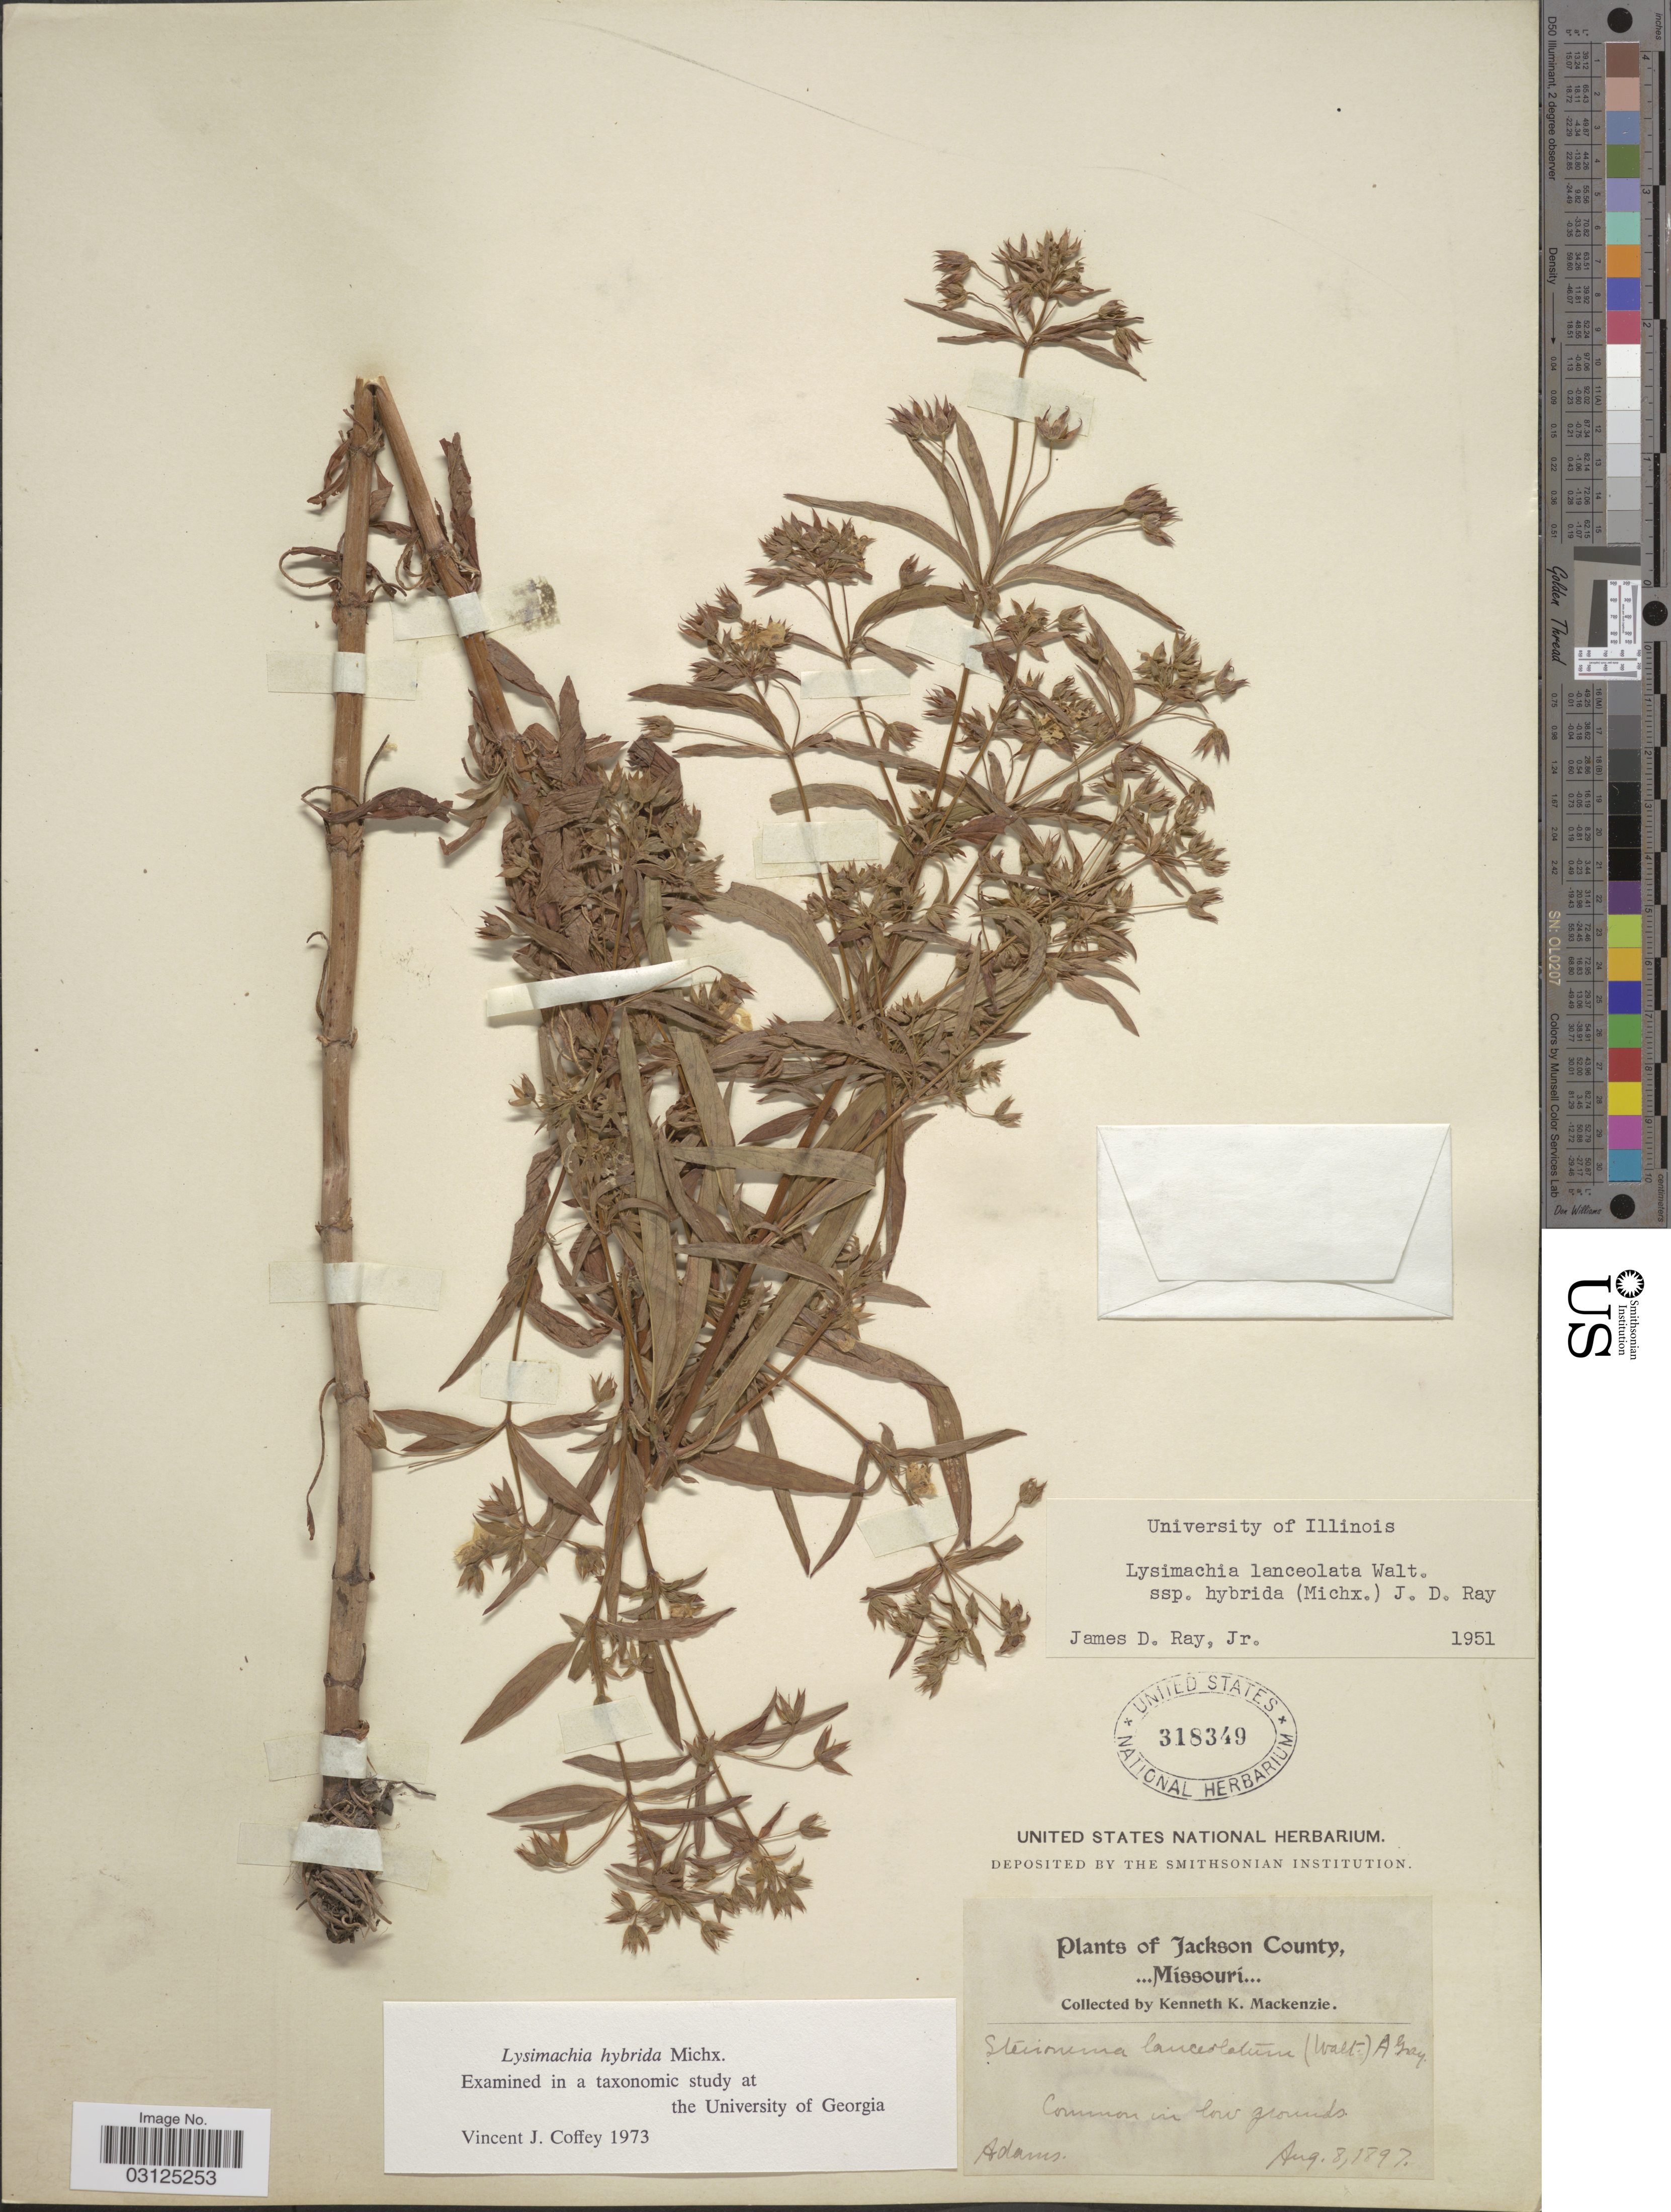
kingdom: Plantae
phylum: Tracheophyta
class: Magnoliopsida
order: Ericales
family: Primulaceae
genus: Lysimachia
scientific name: Lysimachia hybrida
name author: Michx.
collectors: K. K. Mackenzie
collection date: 1897-08-08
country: United States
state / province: Missouri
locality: Jackson County. Adams.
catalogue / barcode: US 318349